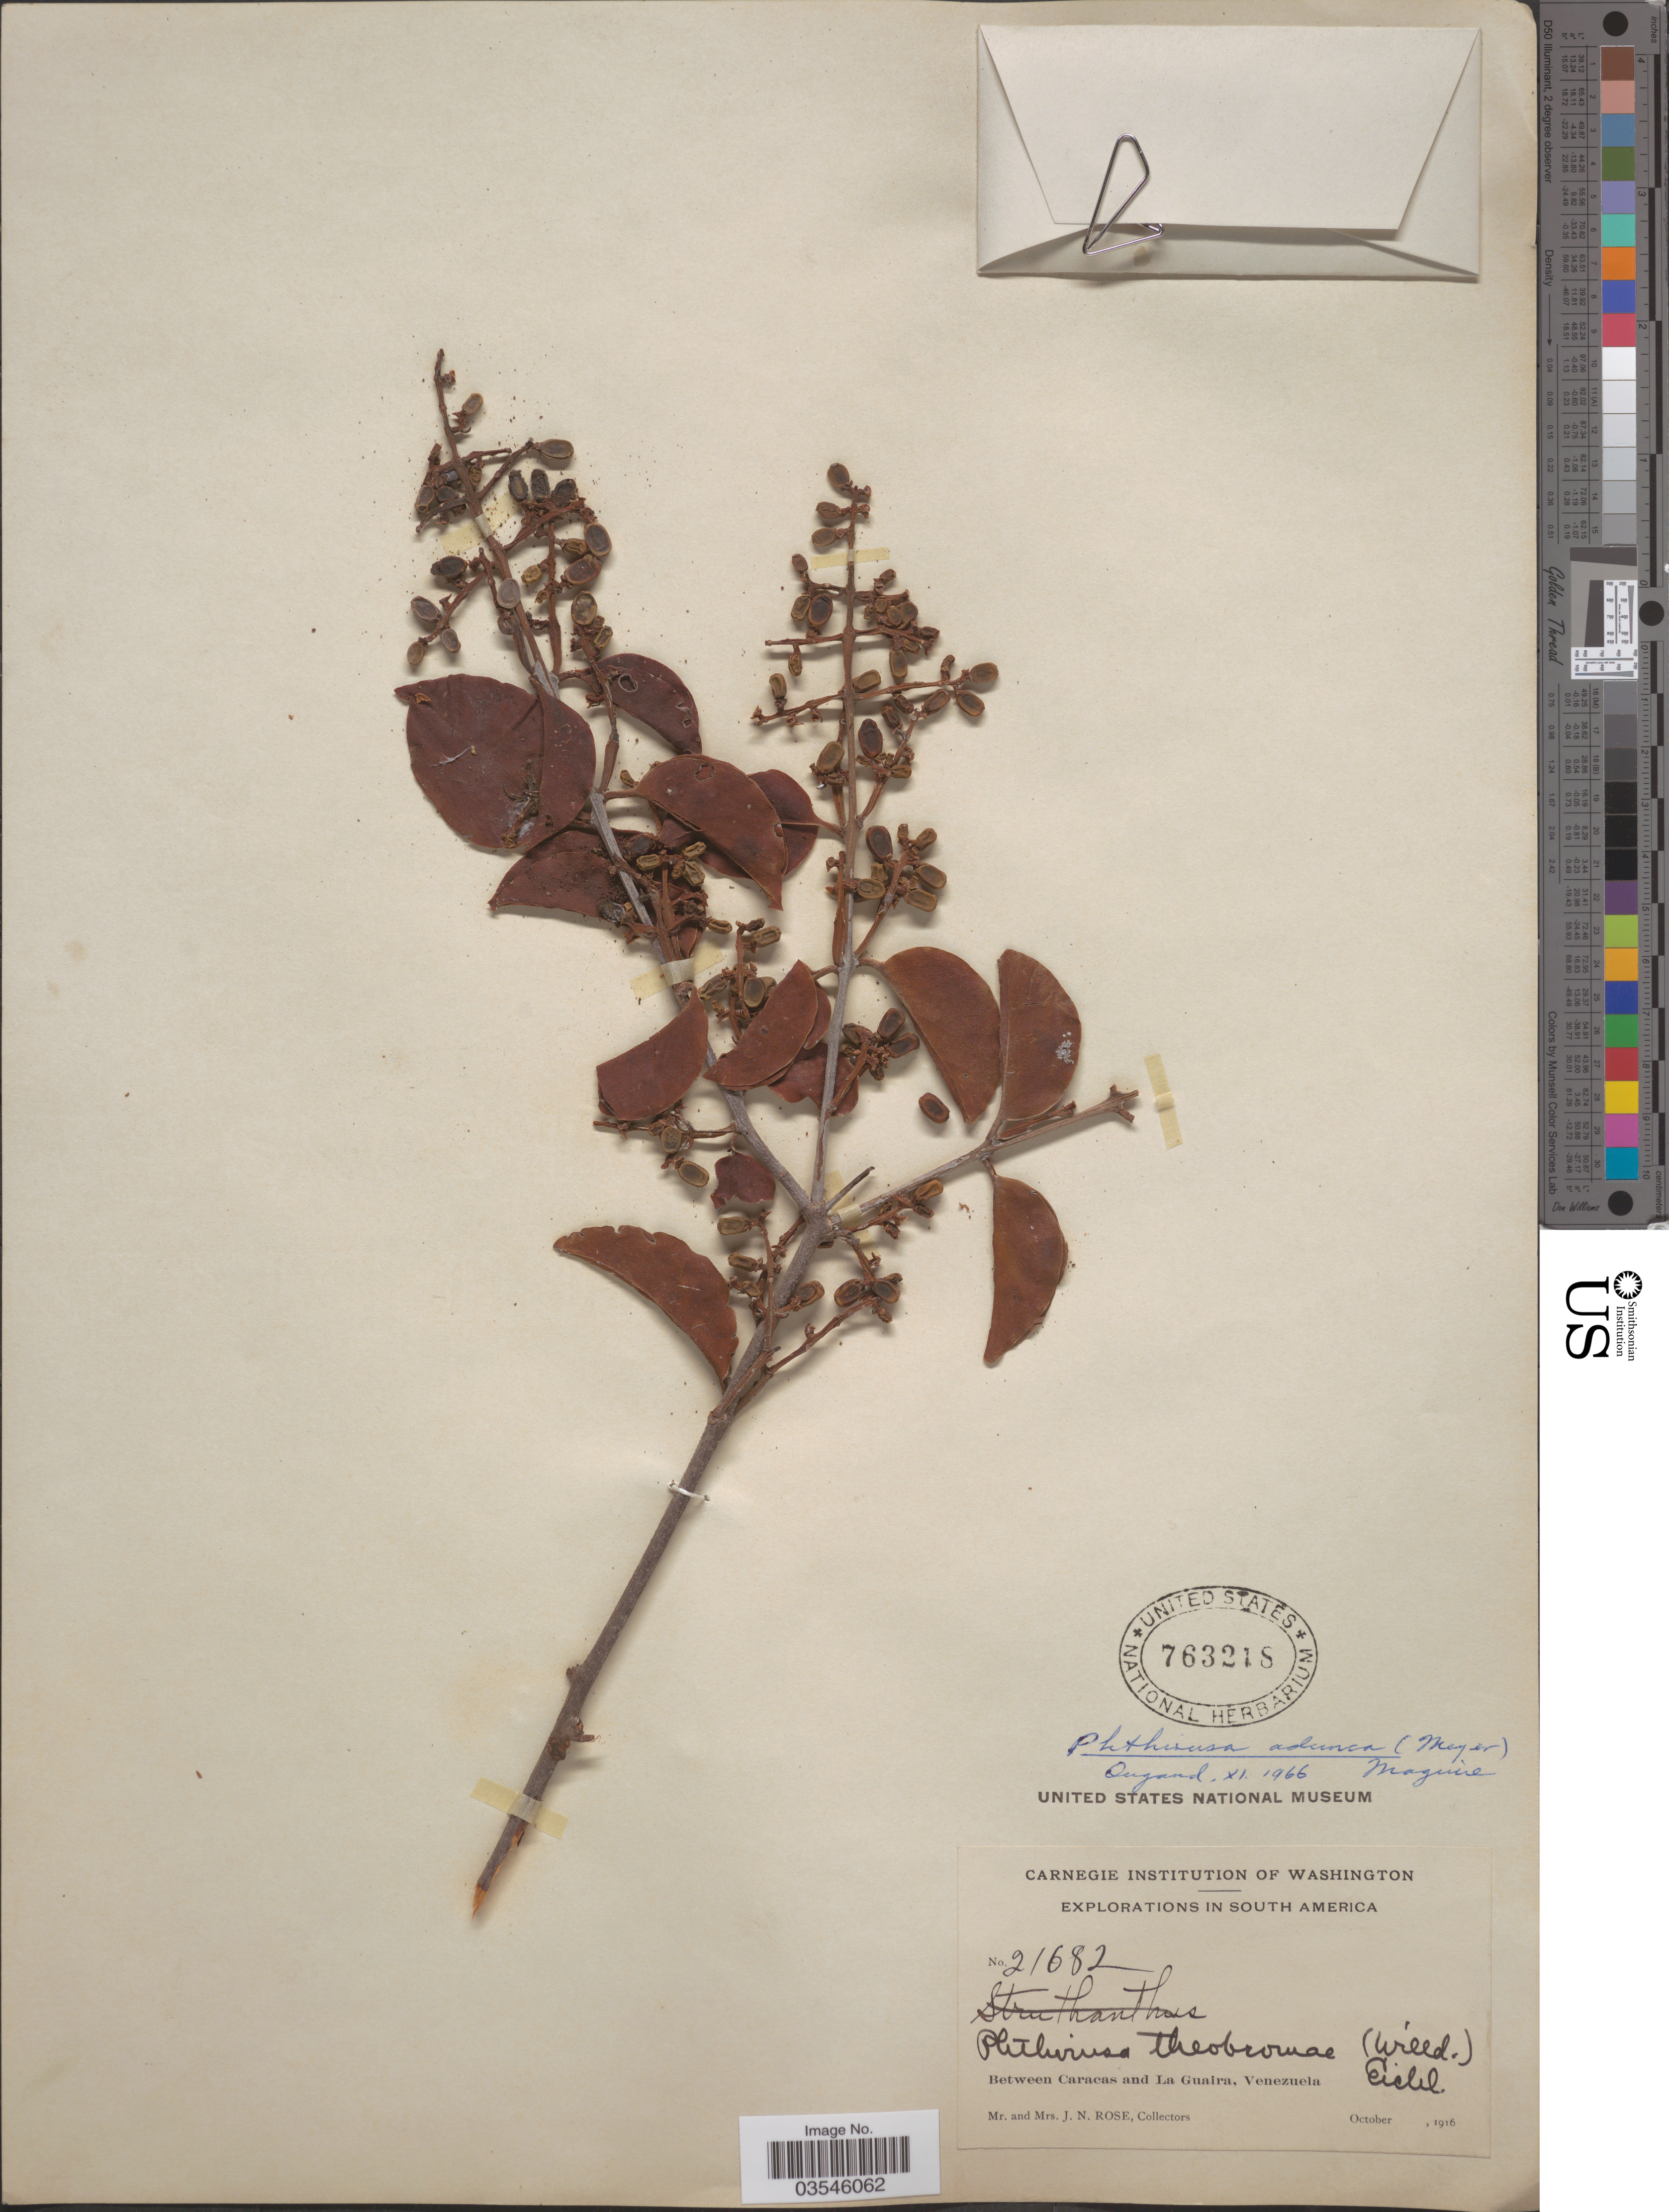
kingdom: Plantae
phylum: Tracheophyta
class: Magnoliopsida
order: Santalales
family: Loranthaceae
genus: Phthirusa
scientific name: Phthirusa adunca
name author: (G. Mey.) Maguire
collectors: J. N. Rose & L. B. Rose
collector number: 21682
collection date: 1916-10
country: Venezuela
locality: Between Caracas and La Guaira.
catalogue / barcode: US 763218